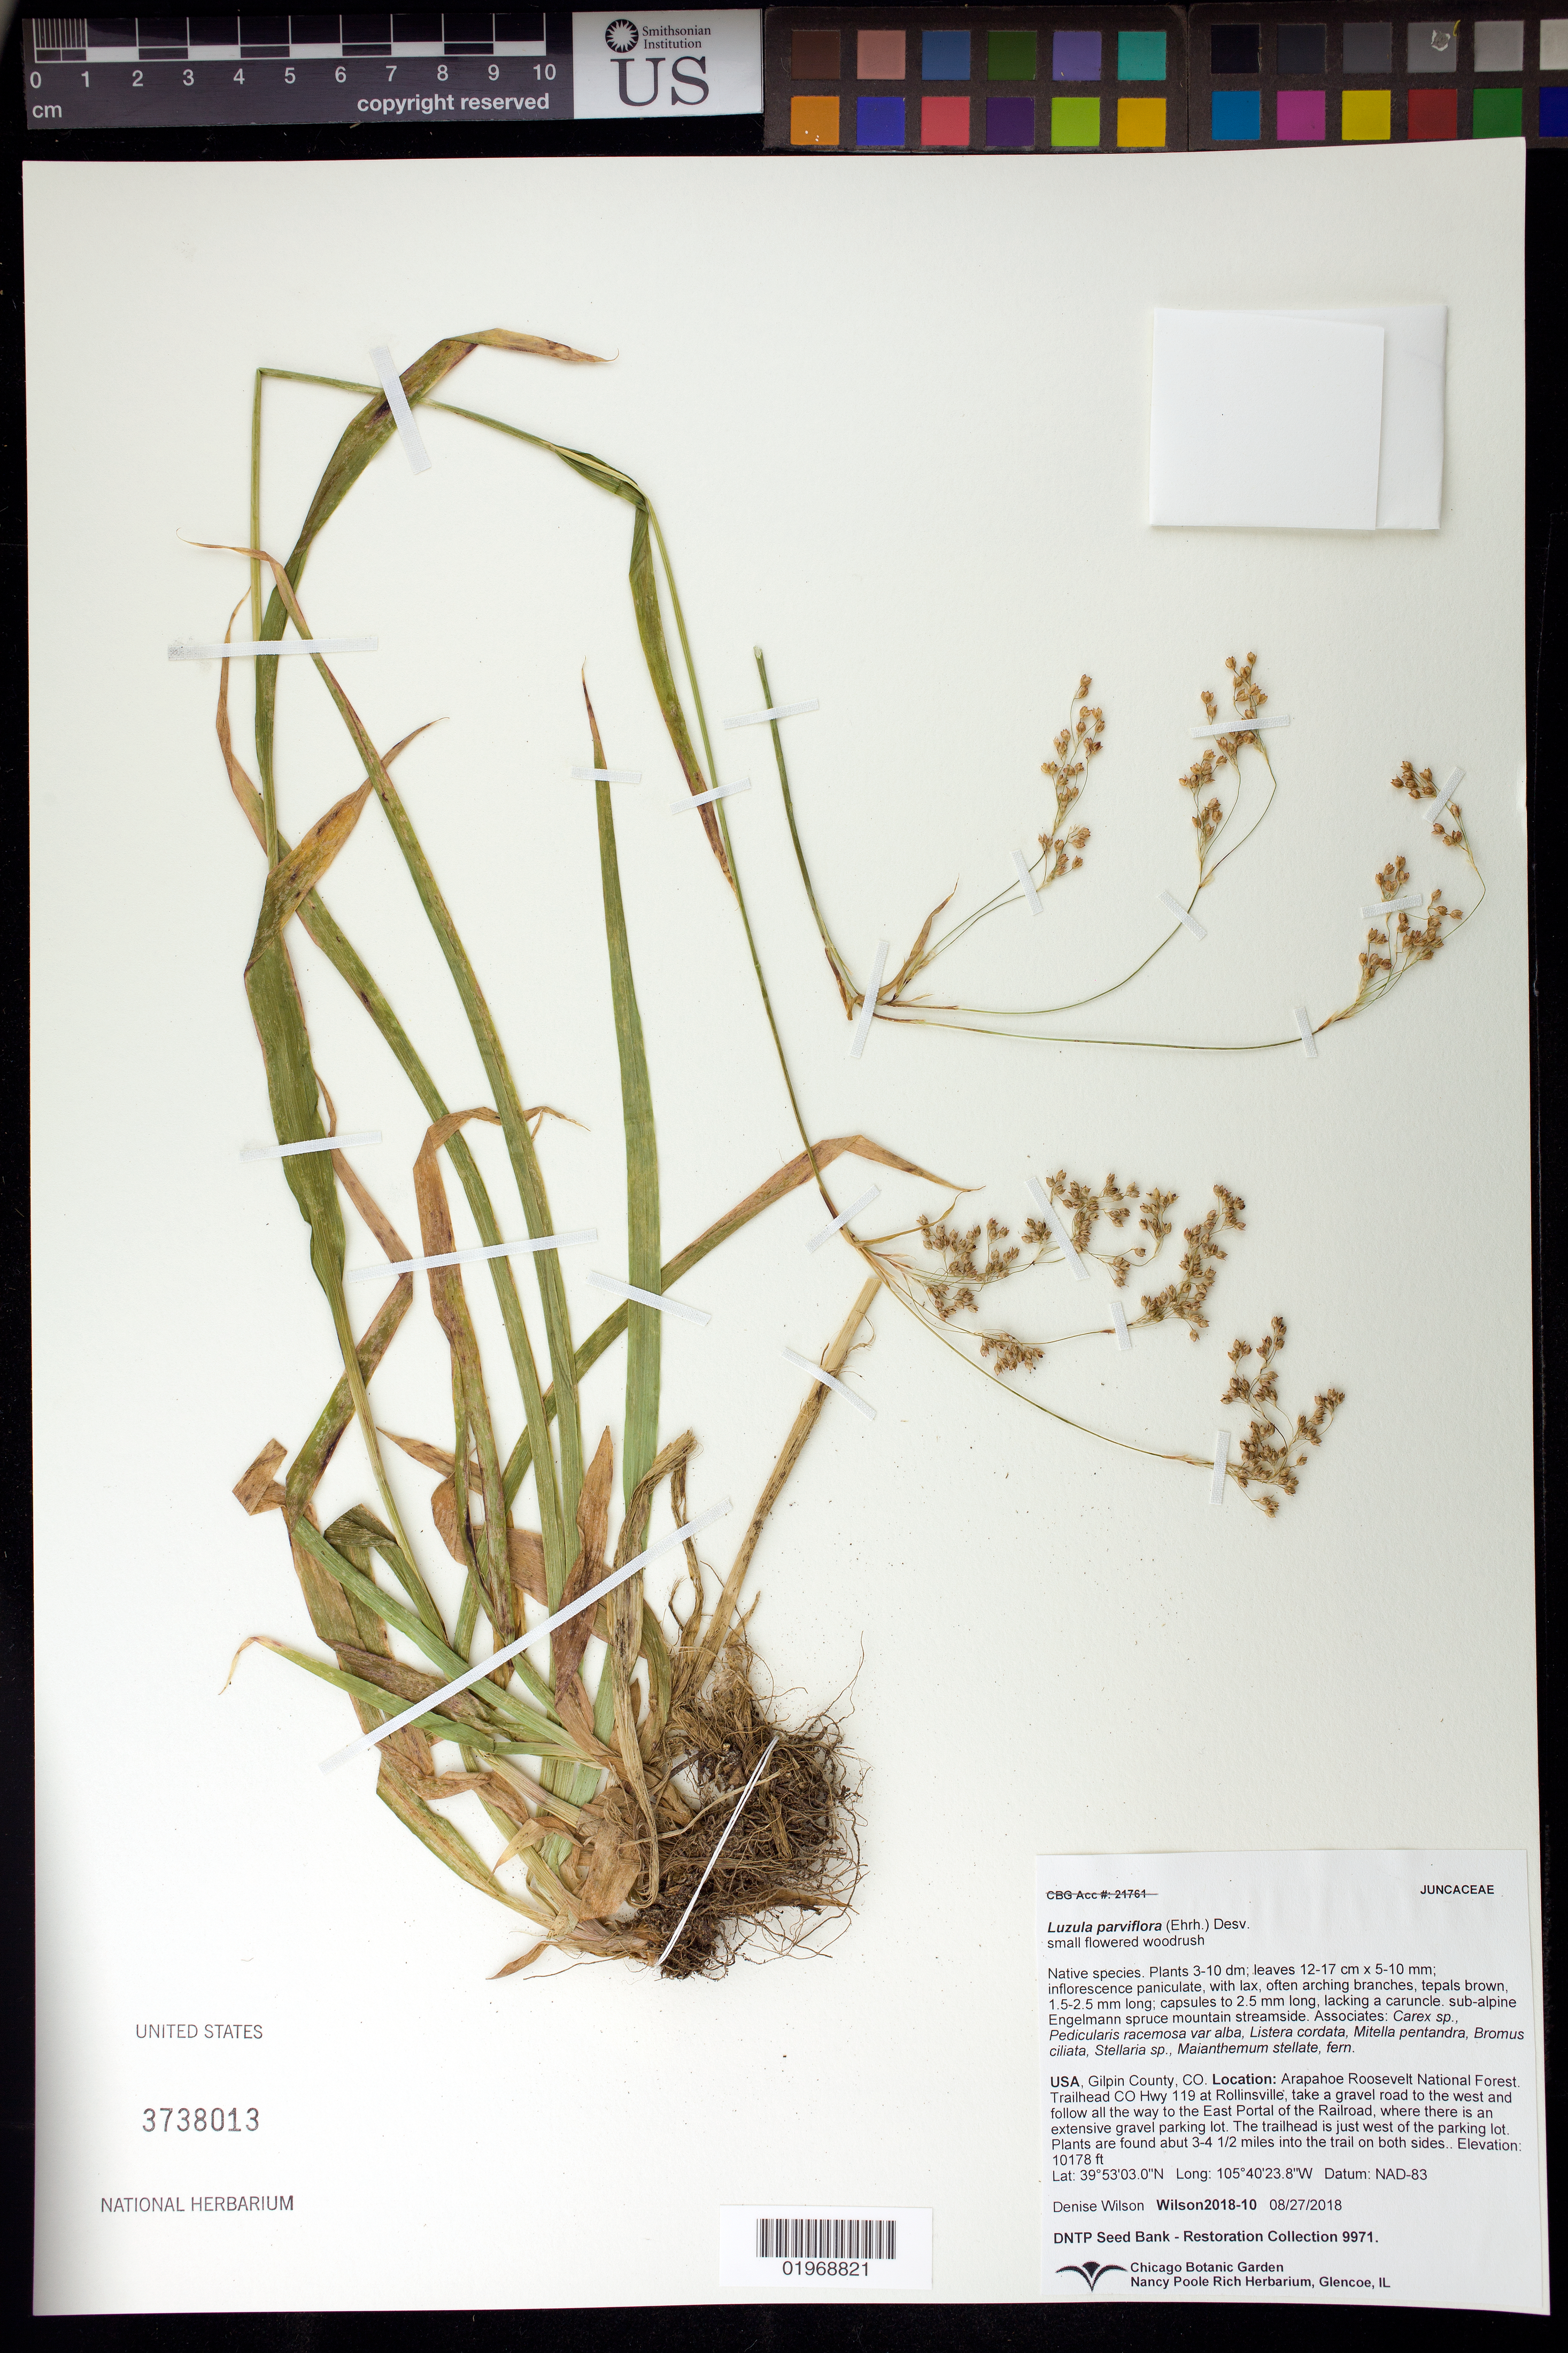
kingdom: Plantae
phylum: Tracheophyta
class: Liliopsida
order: Poales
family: Juncaceae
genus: Luzula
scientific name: Luzula parviflora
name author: (Ehrh.) Desv.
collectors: D. Wilson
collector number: Wilson2018-10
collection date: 2018-08-27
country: United States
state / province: Colorado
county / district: Gilpin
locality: Arapahoe Roosevelt National Forest. Trailhead CO Hwy 119 at Pollinsville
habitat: Engelmann spruce mountain streamside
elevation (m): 3102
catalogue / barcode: US 3738013